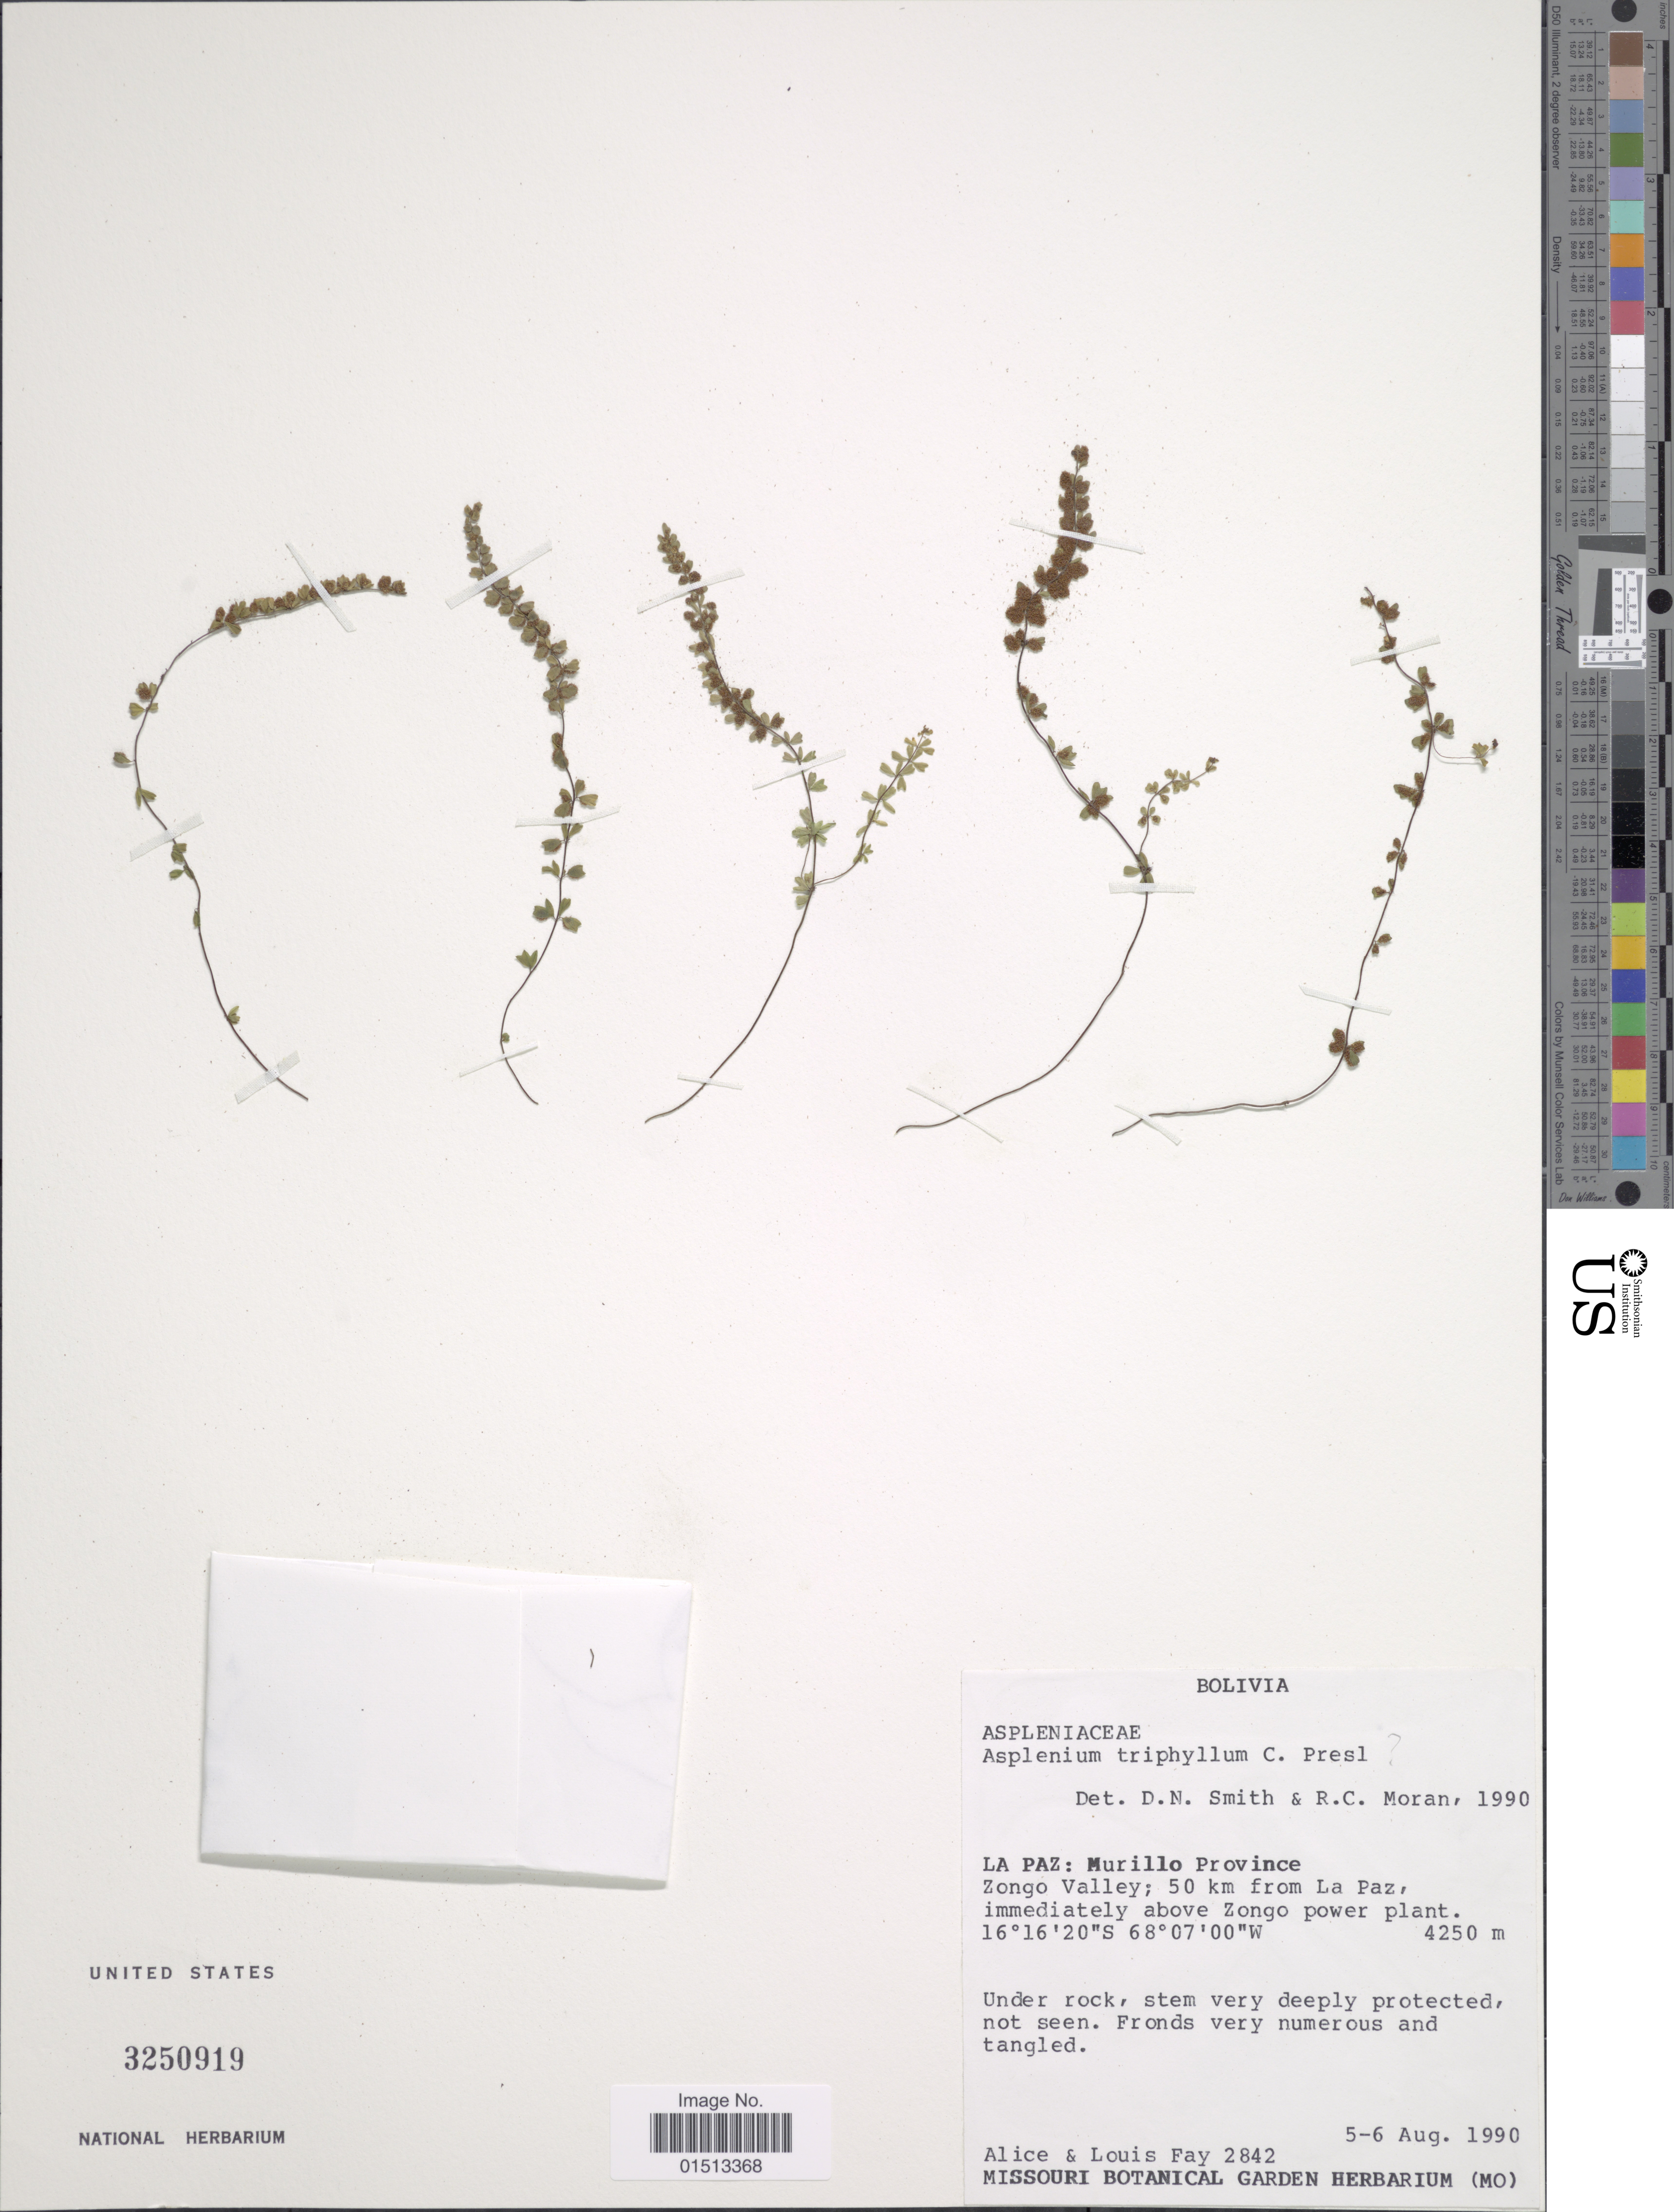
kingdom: Plantae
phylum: Tracheophyta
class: Polypodiopsida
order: Polypodiales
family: Aspleniaceae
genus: Asplenium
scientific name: Asplenium triphyllum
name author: C. Presl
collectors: A. Fay & L. Fay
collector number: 2842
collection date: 1990-08-05/1990-08-06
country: Bolivia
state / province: La Paz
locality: Murillo Province, Zongo Valley; 50 km from La Paz, immediately above Zongo power plant.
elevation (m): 4250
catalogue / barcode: US 3250919